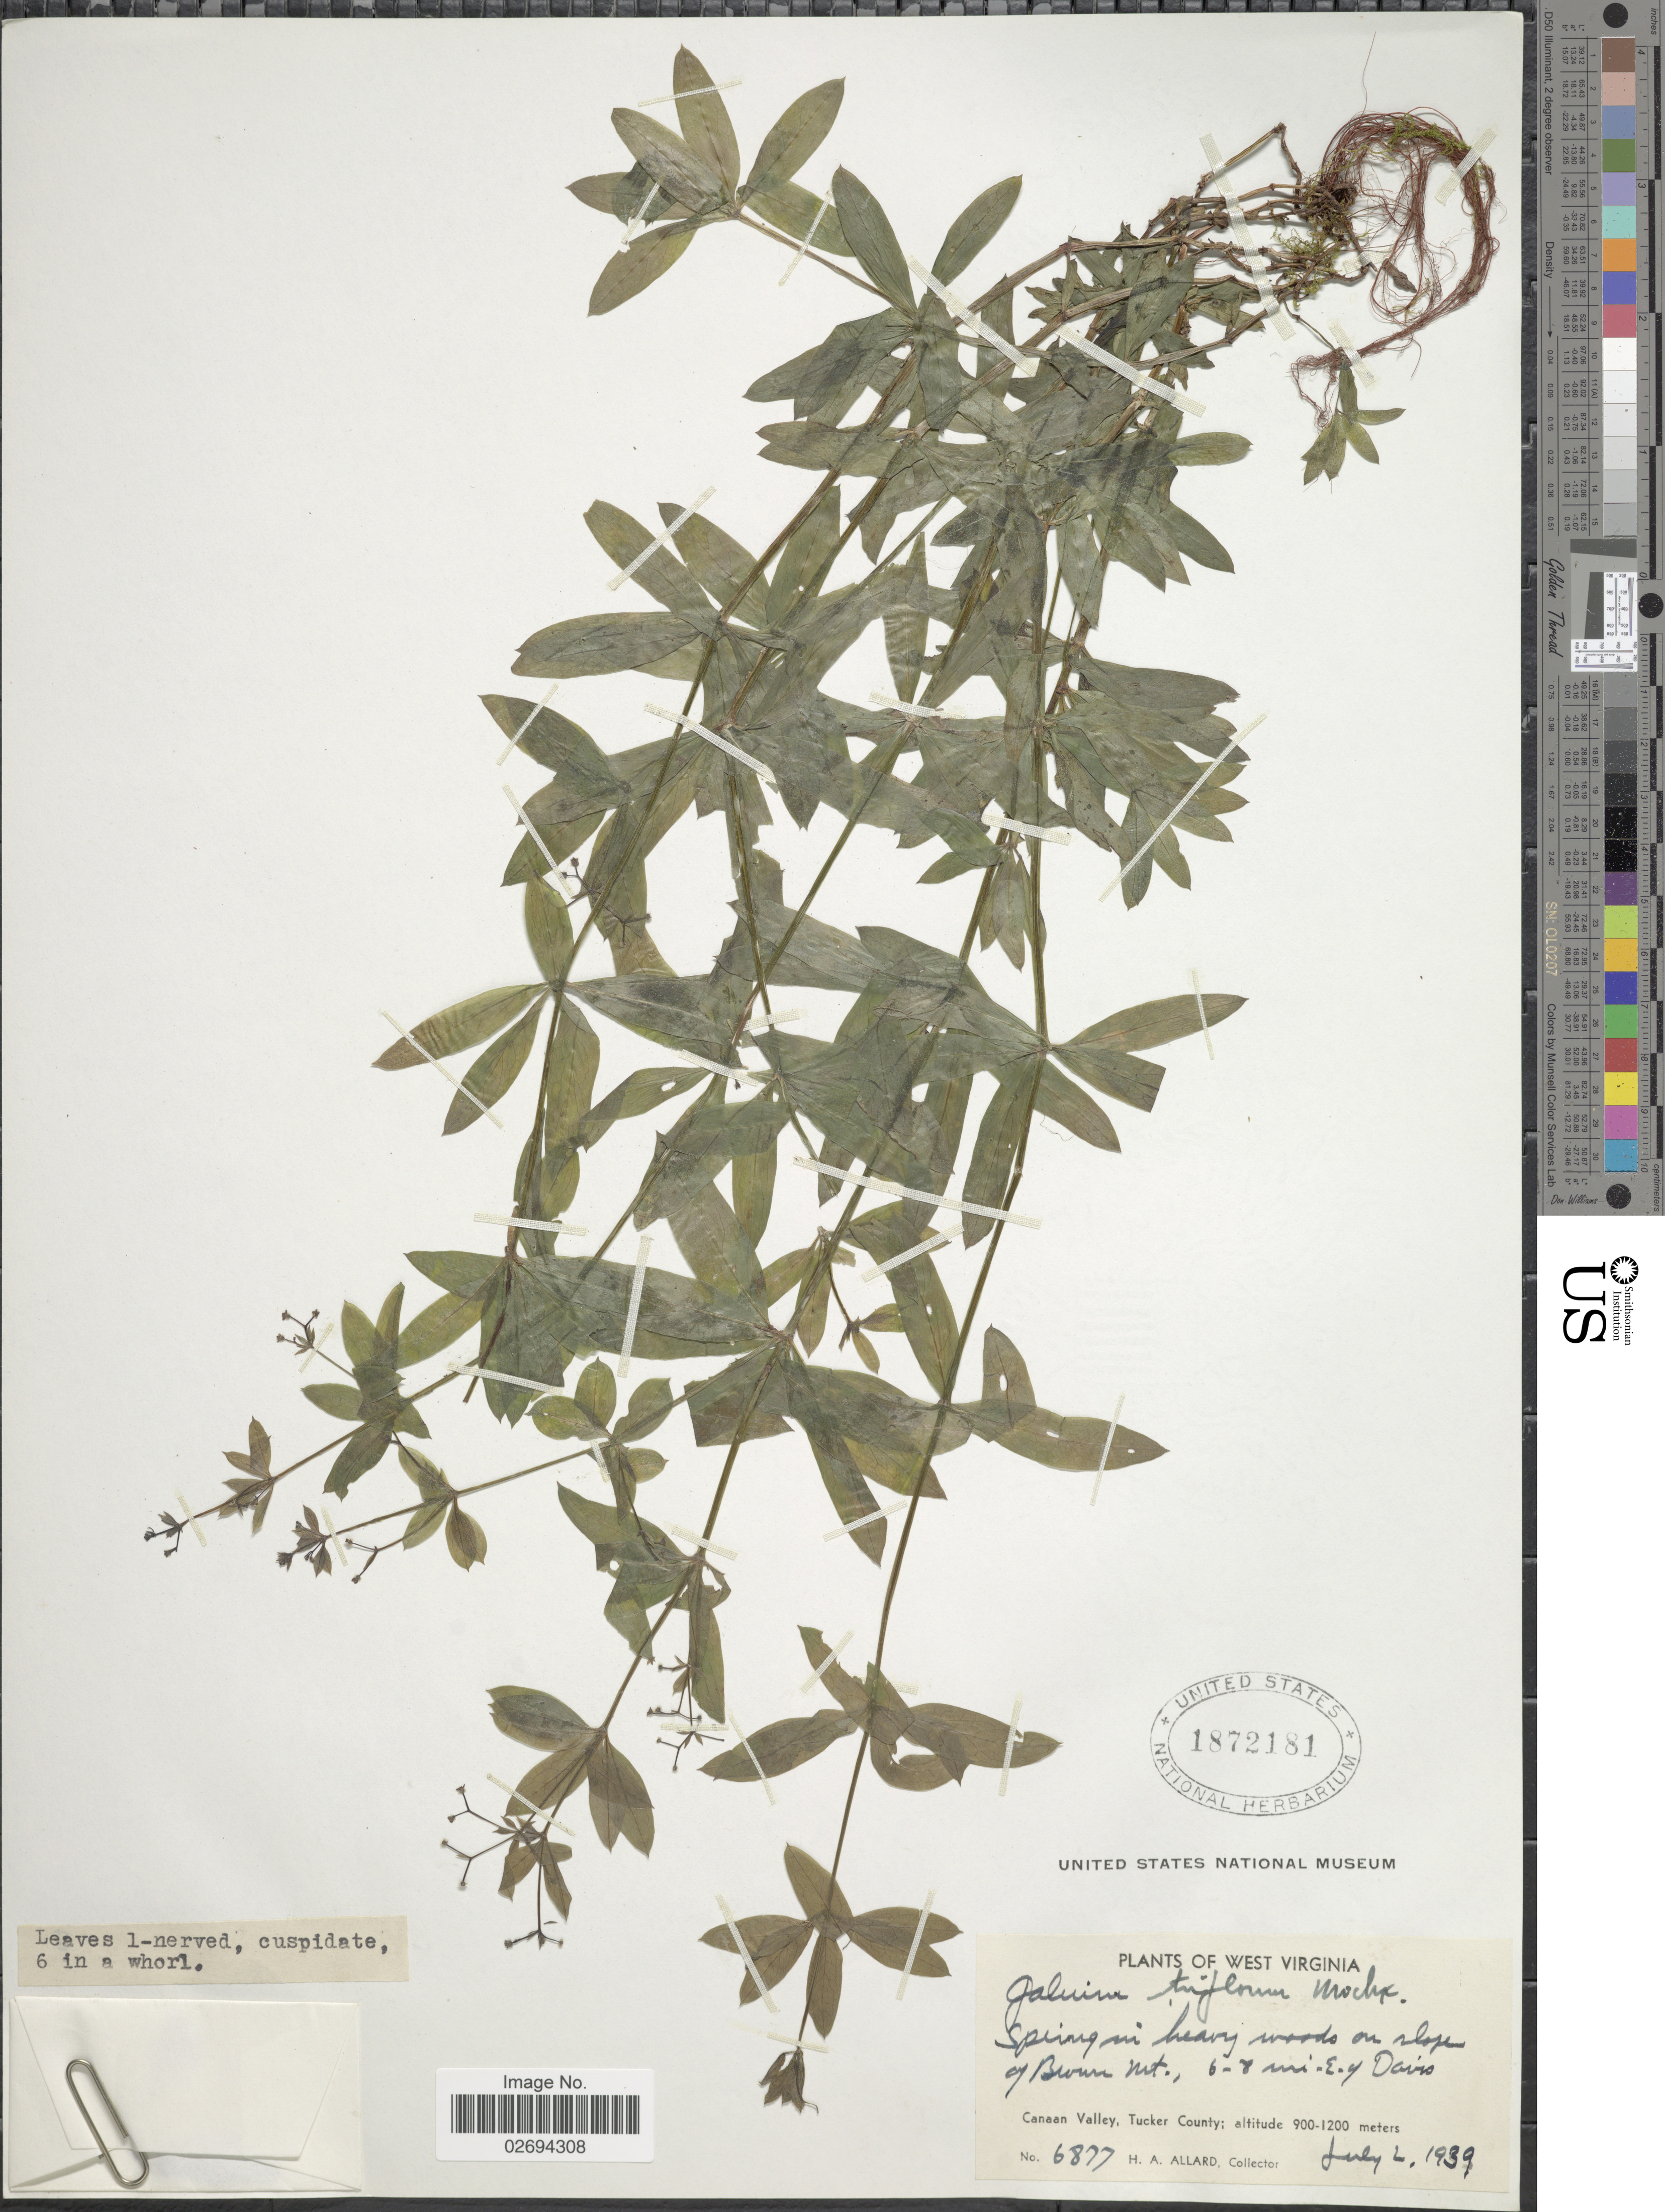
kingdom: Plantae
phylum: Tracheophyta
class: Magnoliopsida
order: Gentianales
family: Rubiaceae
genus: Galium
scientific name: Galium triflorum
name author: Michx.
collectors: H. A. Allard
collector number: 6877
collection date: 1939-07-02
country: United States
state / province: West Virginia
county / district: Tucker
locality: Spring in heavy woods on slope of Brown Mt., 6-8 mi. E. of Davis. Canaan Valley, Tucker County.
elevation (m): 900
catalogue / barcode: US 1872181